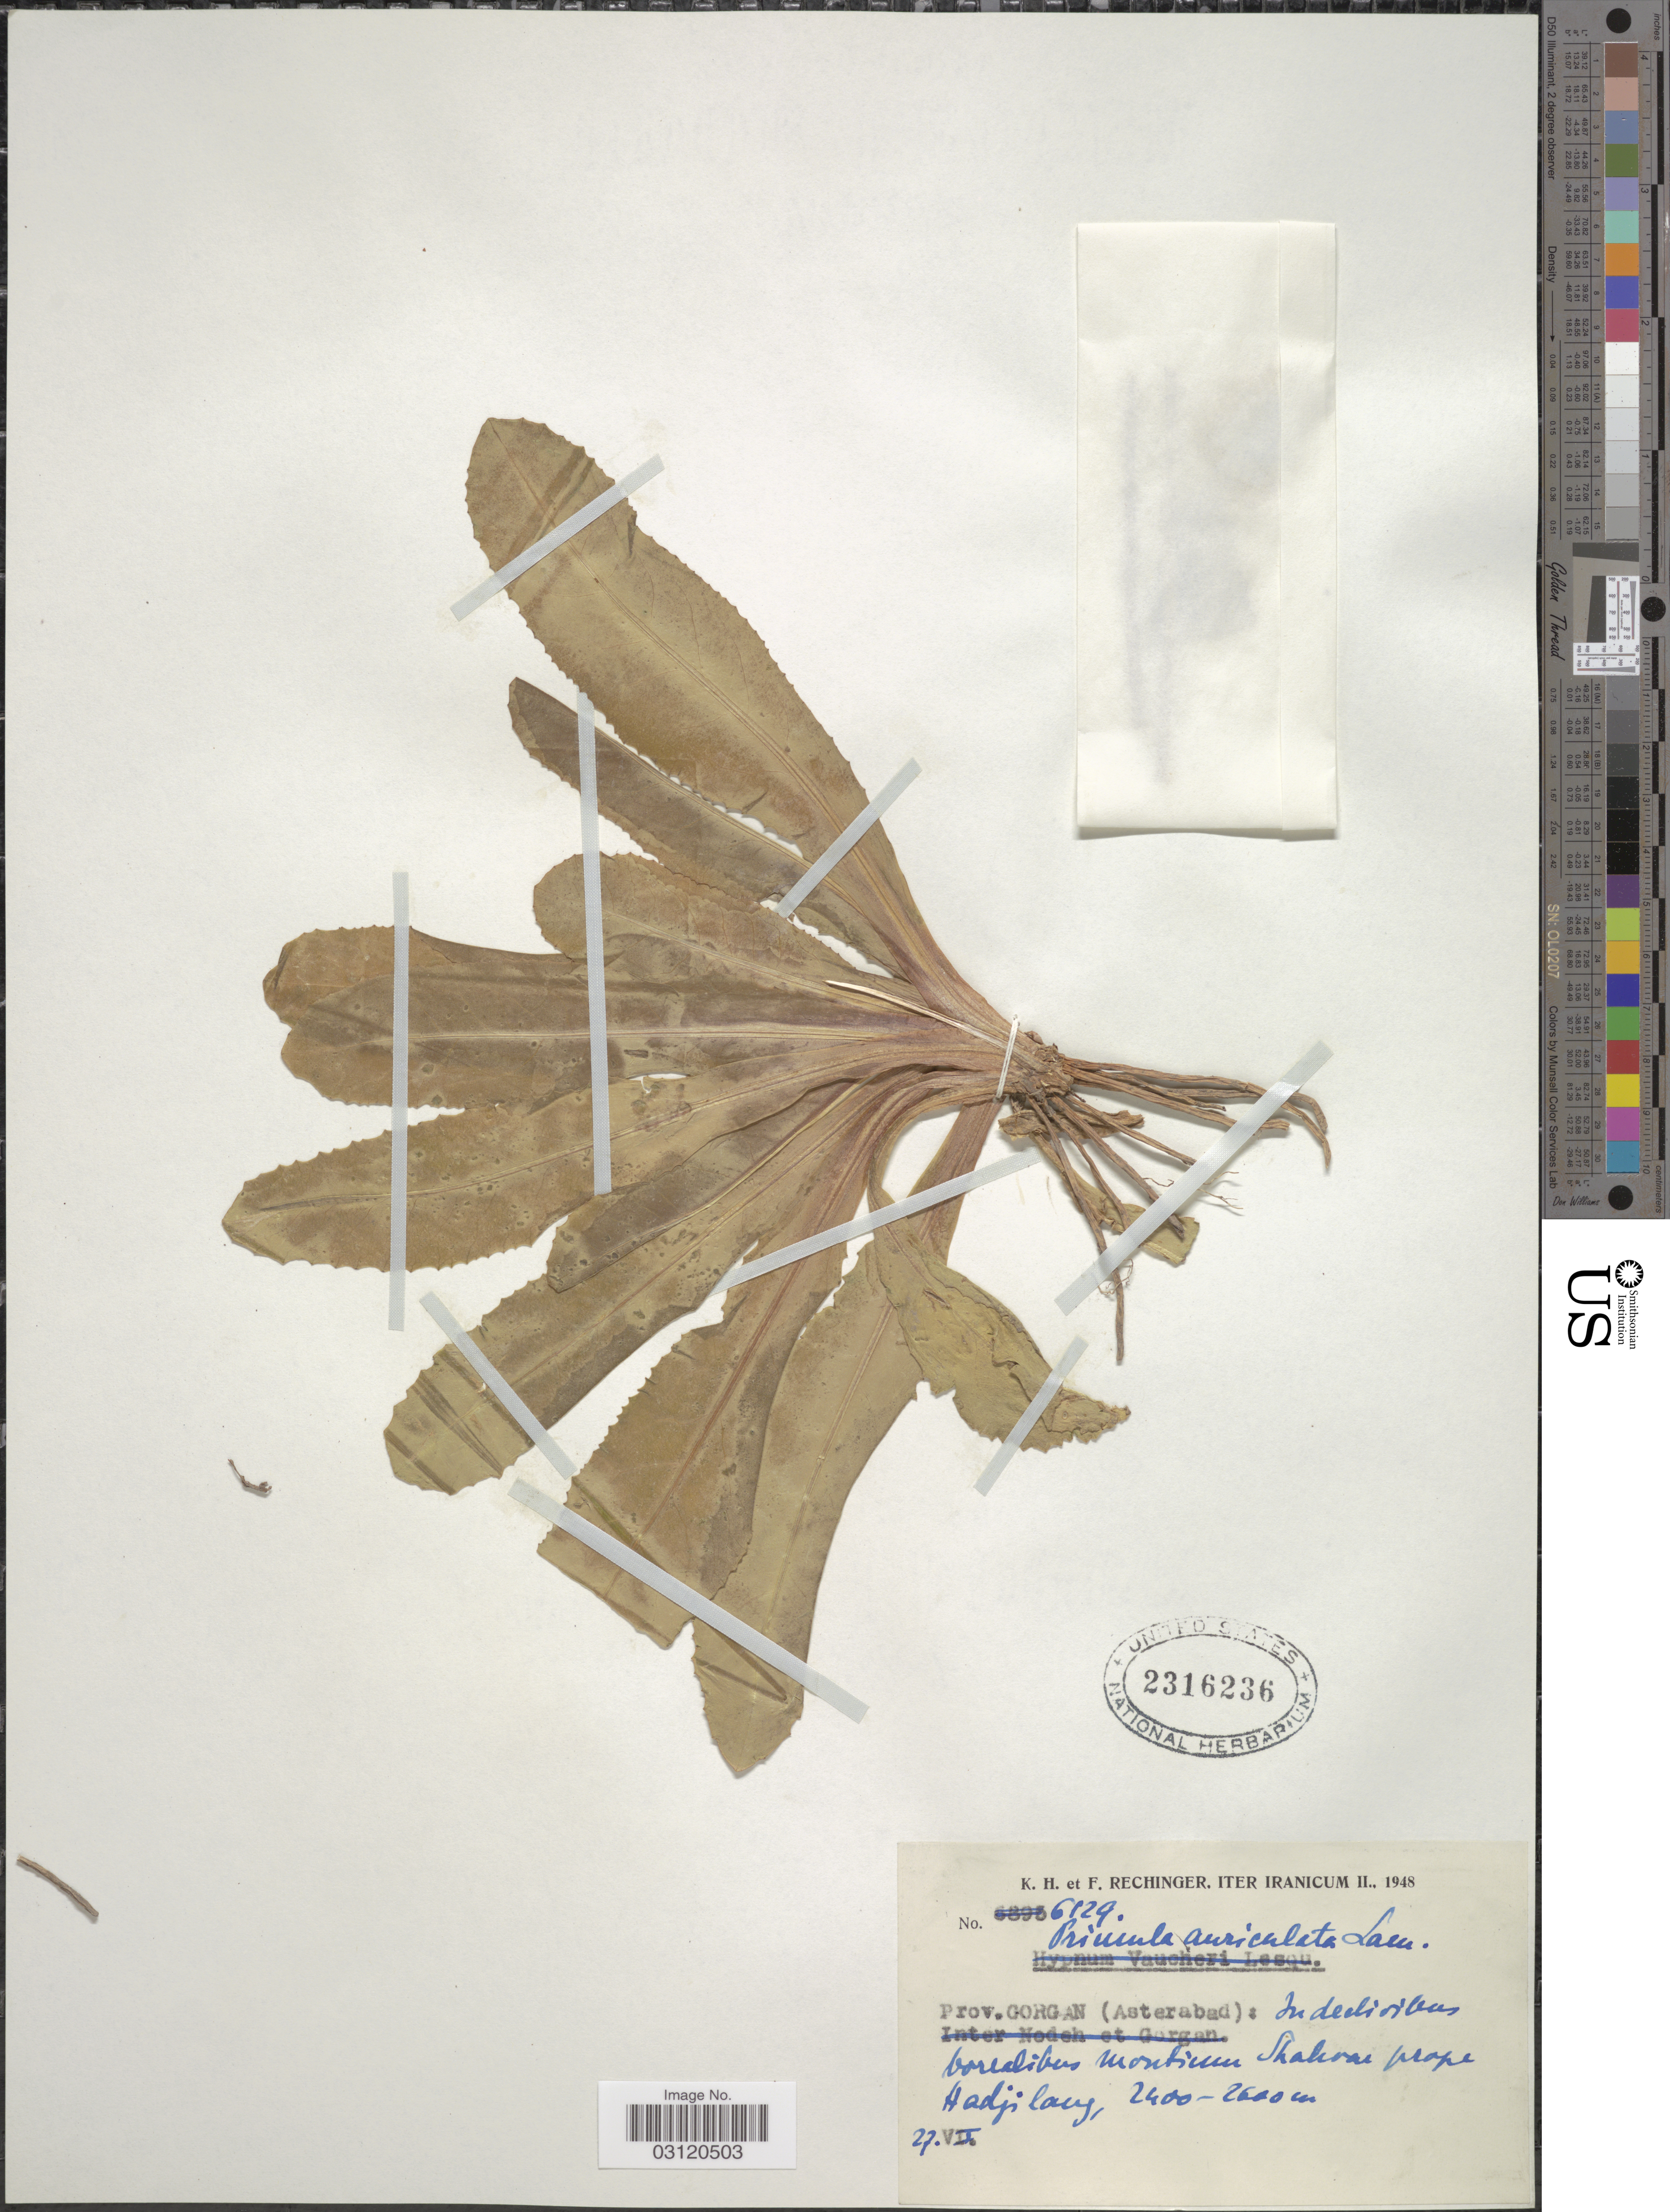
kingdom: Plantae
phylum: Tracheophyta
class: Magnoliopsida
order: Ericales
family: Primulaceae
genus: Primula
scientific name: Primula auriculata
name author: Lam.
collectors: K. H. Rechinger & F. Rechinger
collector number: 6129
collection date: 1948-07-27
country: Iran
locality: Prov. Gorgan (Asterabad): In declivibus borealibus montium Shakrai [interpreted] prope Hadjilanz [interpreted].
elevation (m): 2400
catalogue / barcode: US 2316236